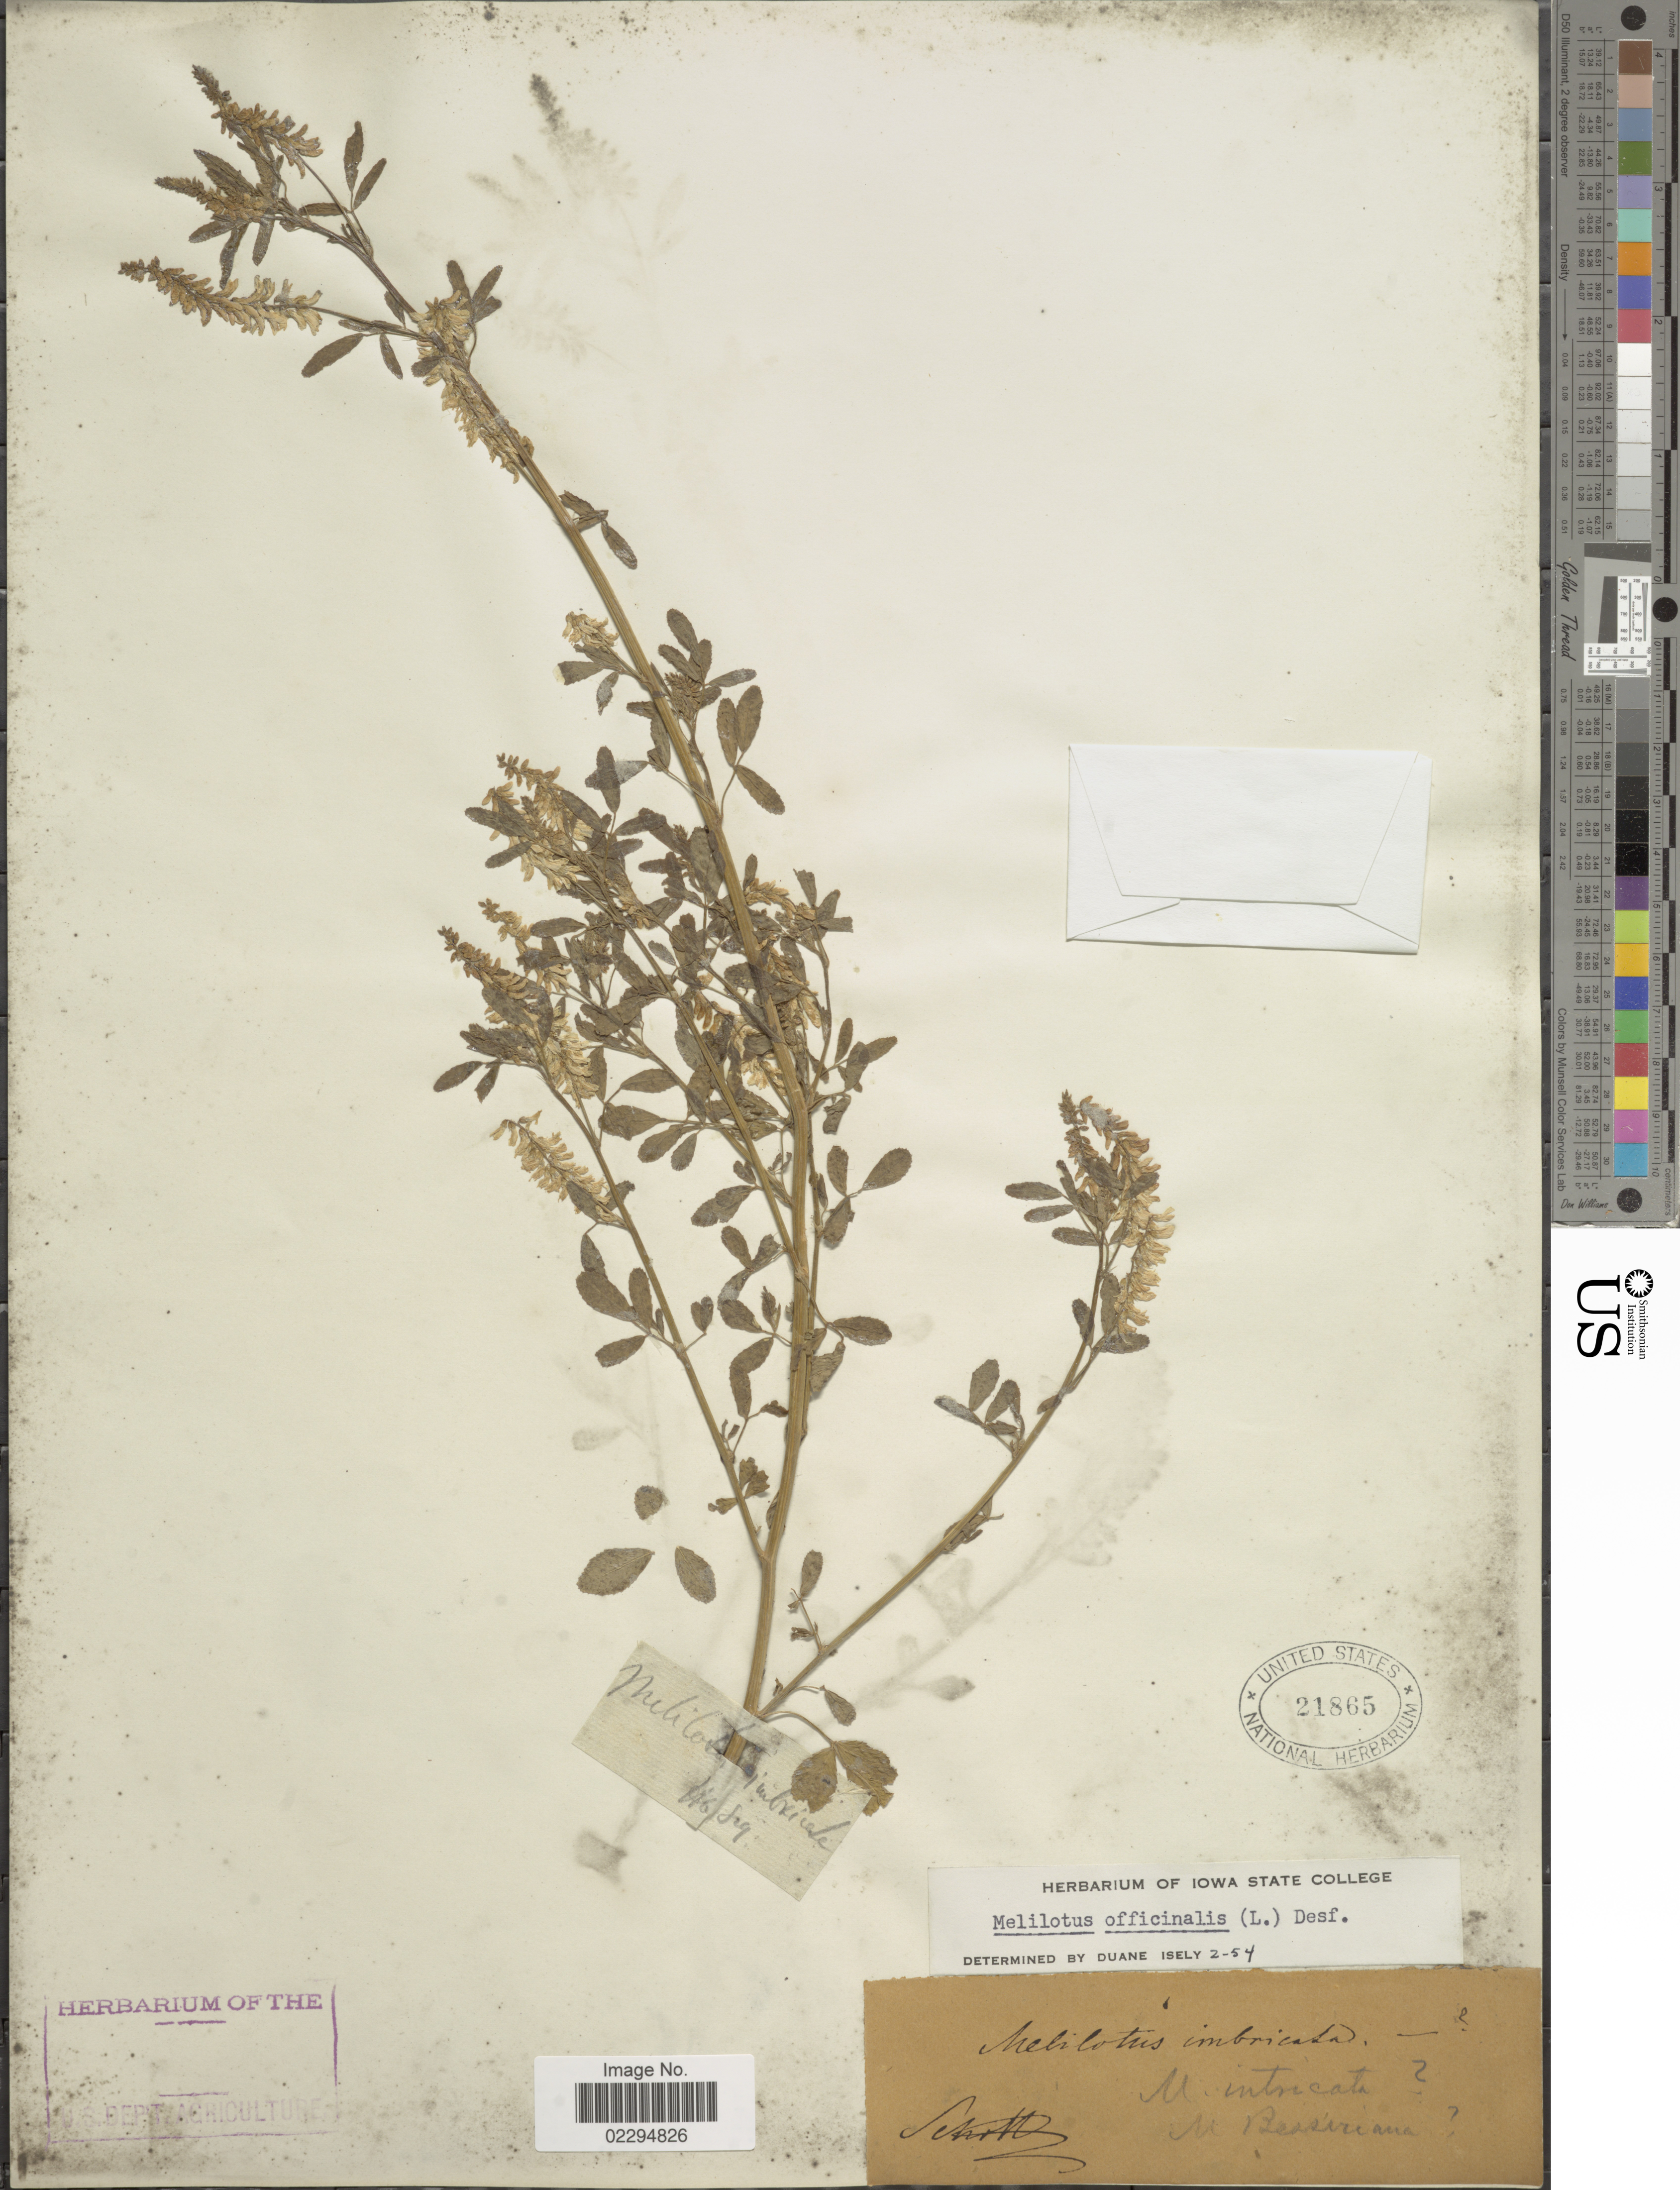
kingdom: Plantae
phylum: Tracheophyta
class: Magnoliopsida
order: Fabales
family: Fabaceae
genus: Melilotus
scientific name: Melilotus officinalis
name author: (L.) Lam.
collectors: Schott, --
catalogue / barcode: US 21865